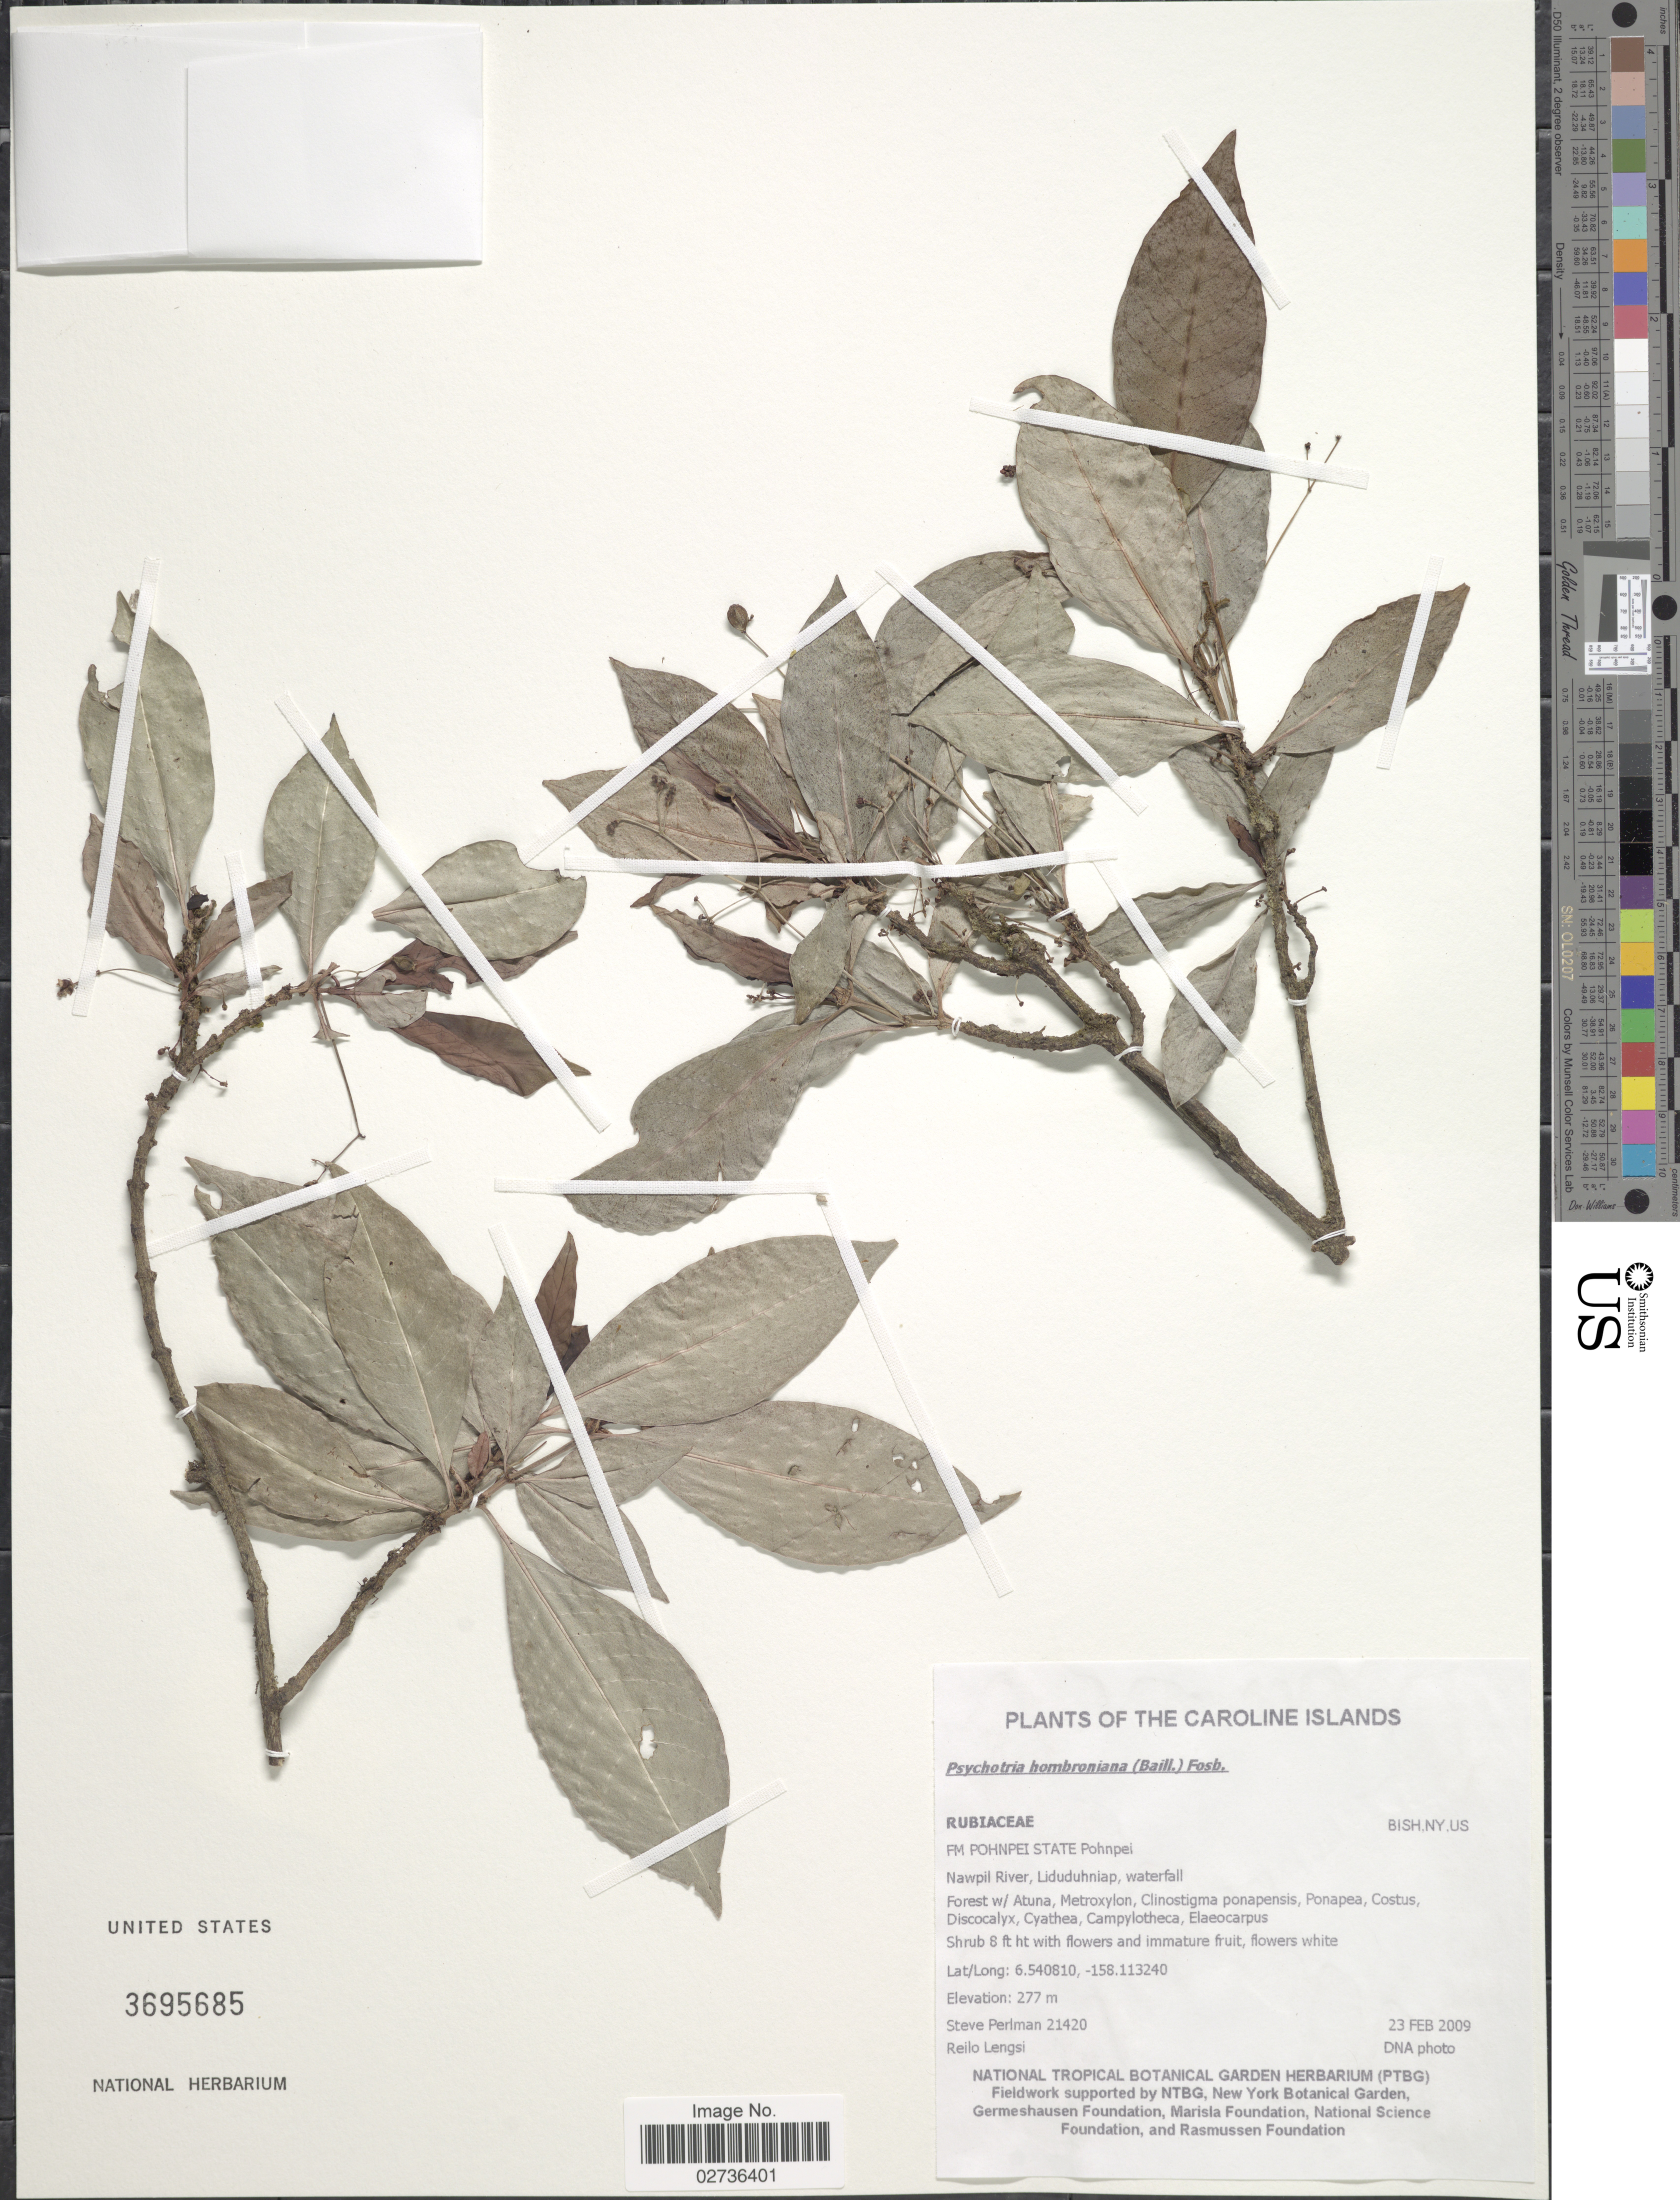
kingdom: Plantae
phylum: Tracheophyta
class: Magnoliopsida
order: Gentianales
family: Rubiaceae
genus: Psychotria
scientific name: Psychotria hombroniana var. squarrosa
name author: (Valeton) Fosberg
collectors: S. Perlman & R. Lengsi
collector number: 21420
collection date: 2009-02-23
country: Micronesia, Federated States of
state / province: Pohnpei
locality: FM Pohnpei State, Pohnpei, Nawpil River, Liduduhniap, waterfall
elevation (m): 277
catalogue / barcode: US 3695685